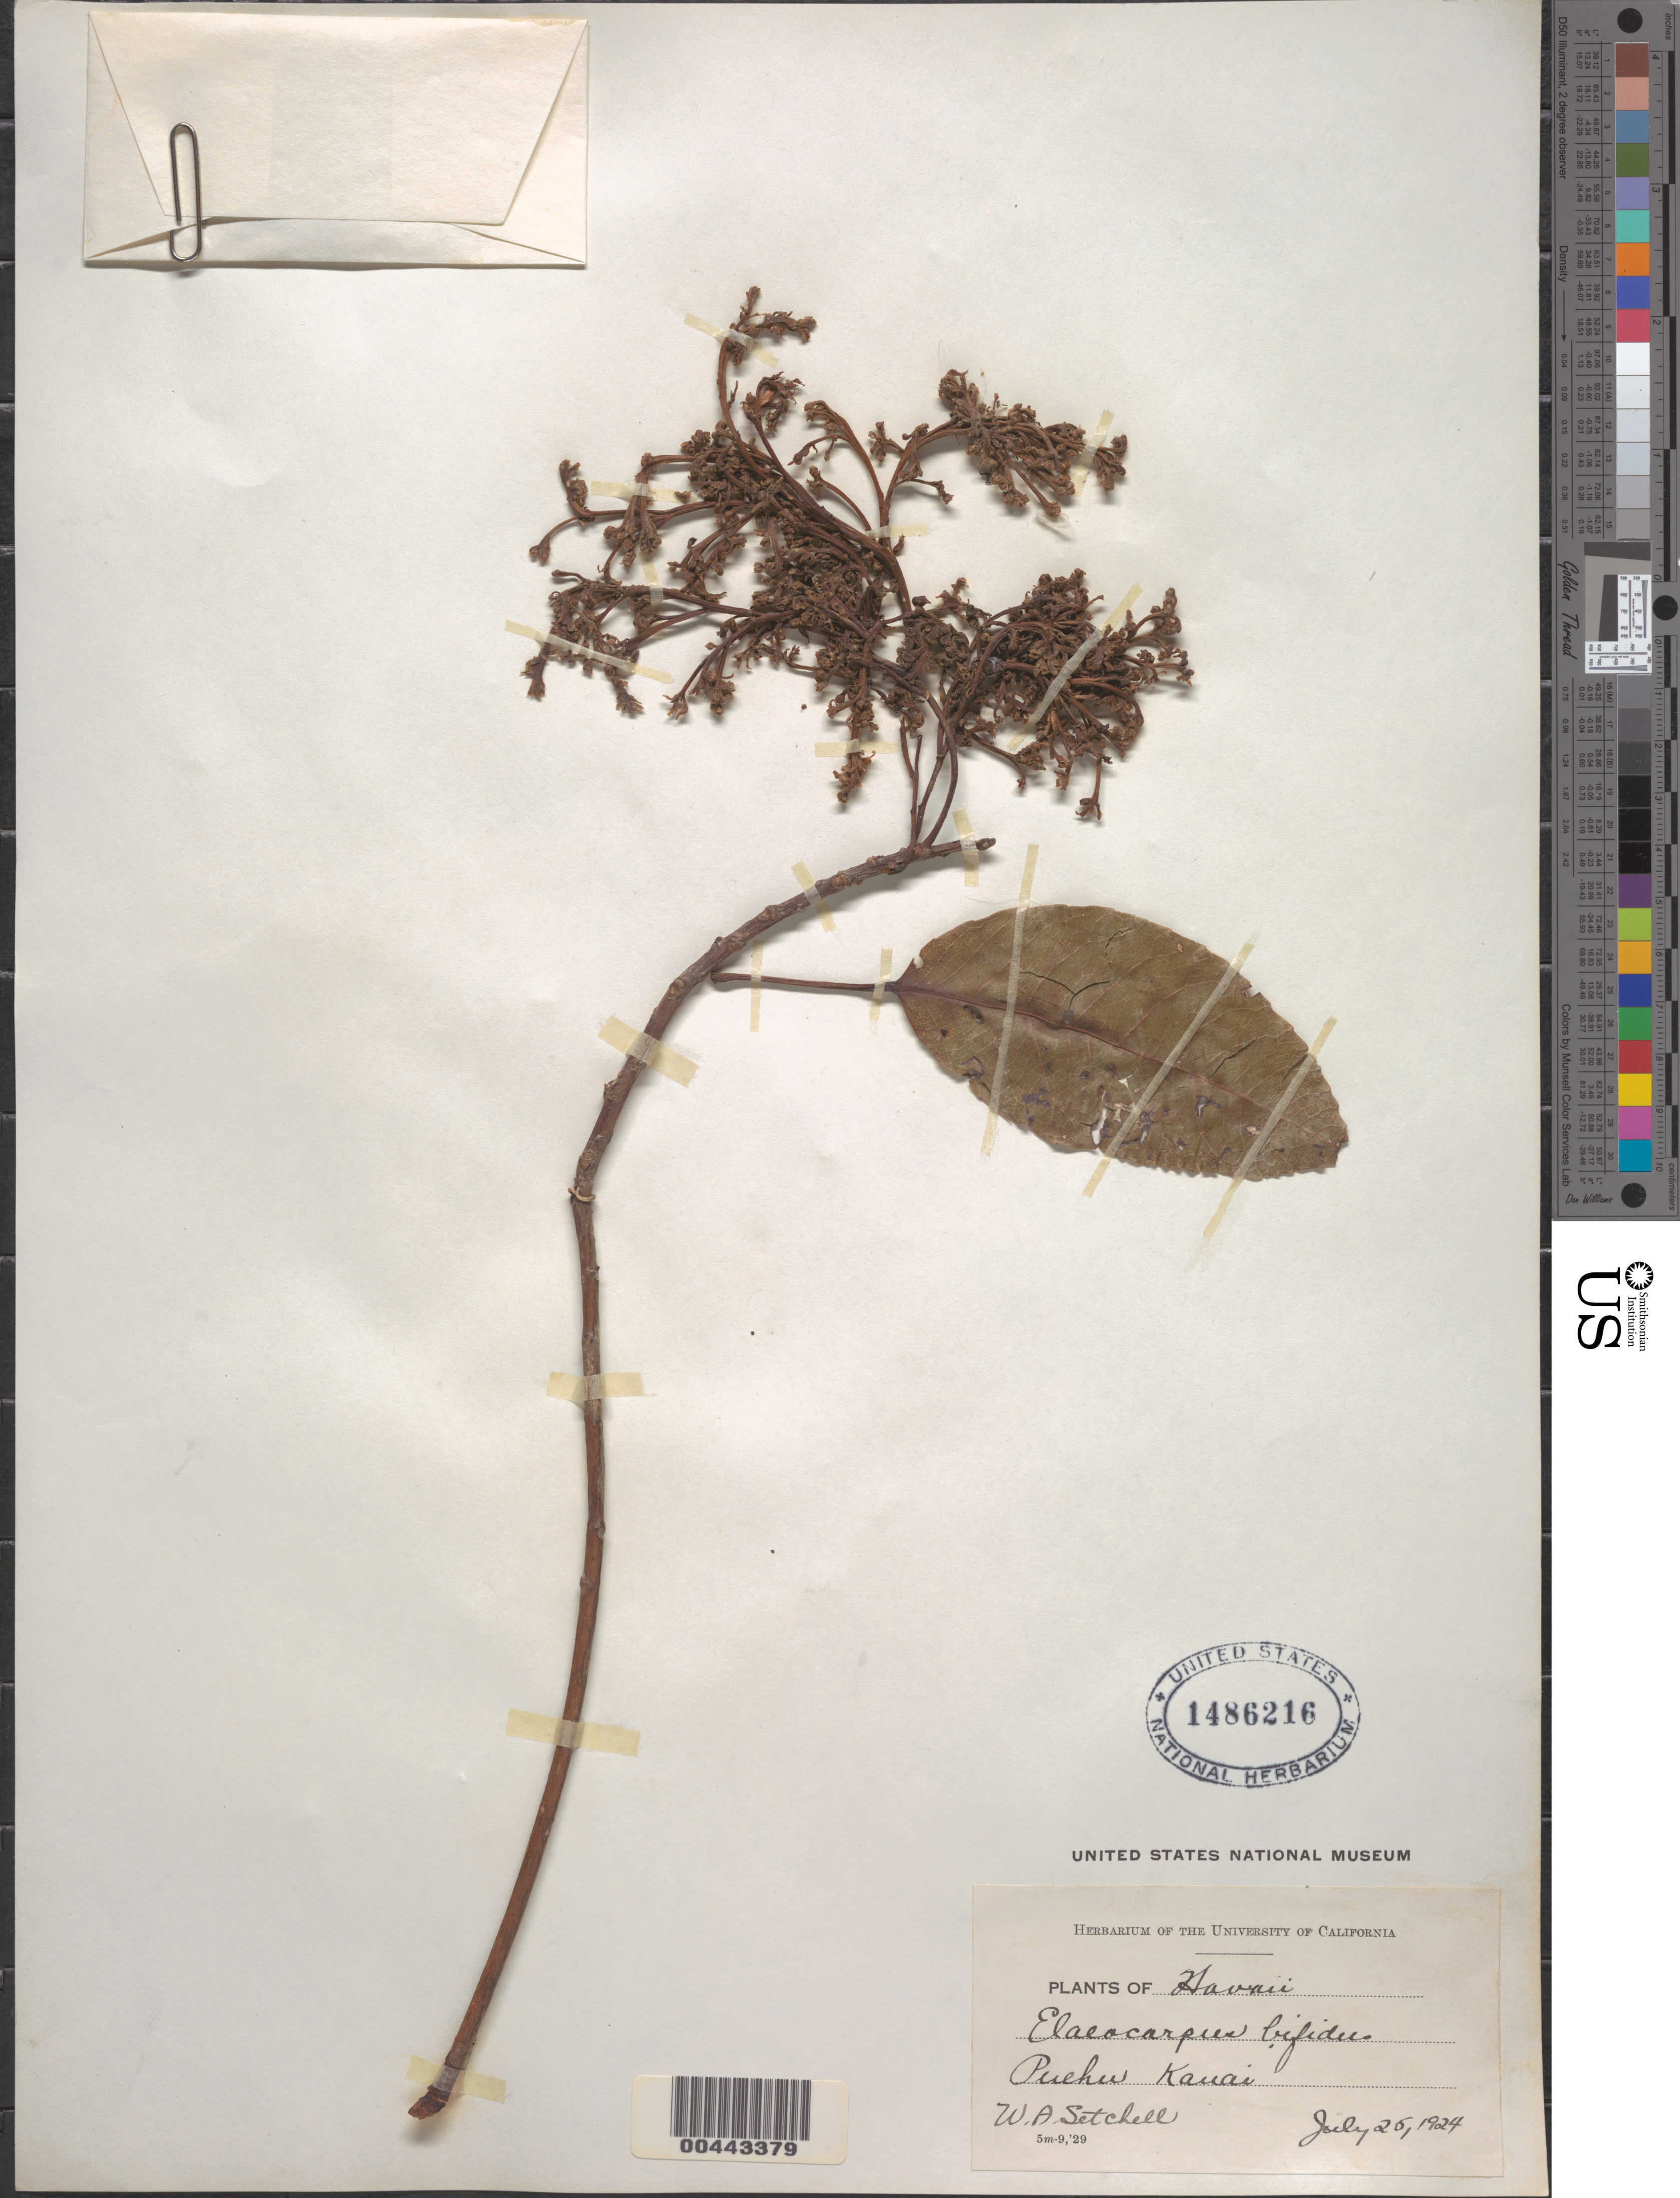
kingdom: Plantae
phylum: Tracheophyta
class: Magnoliopsida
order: Oxalidales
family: Elaeocarpaceae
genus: Elaeocarpus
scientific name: Elaeocarpus bifidus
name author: Hook. & Arn.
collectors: W. Setchell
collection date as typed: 25 Jul 1924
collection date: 1924-07-25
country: United States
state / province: Hawaii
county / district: Kauai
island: Kaua'i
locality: Puehu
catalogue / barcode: US 1486216